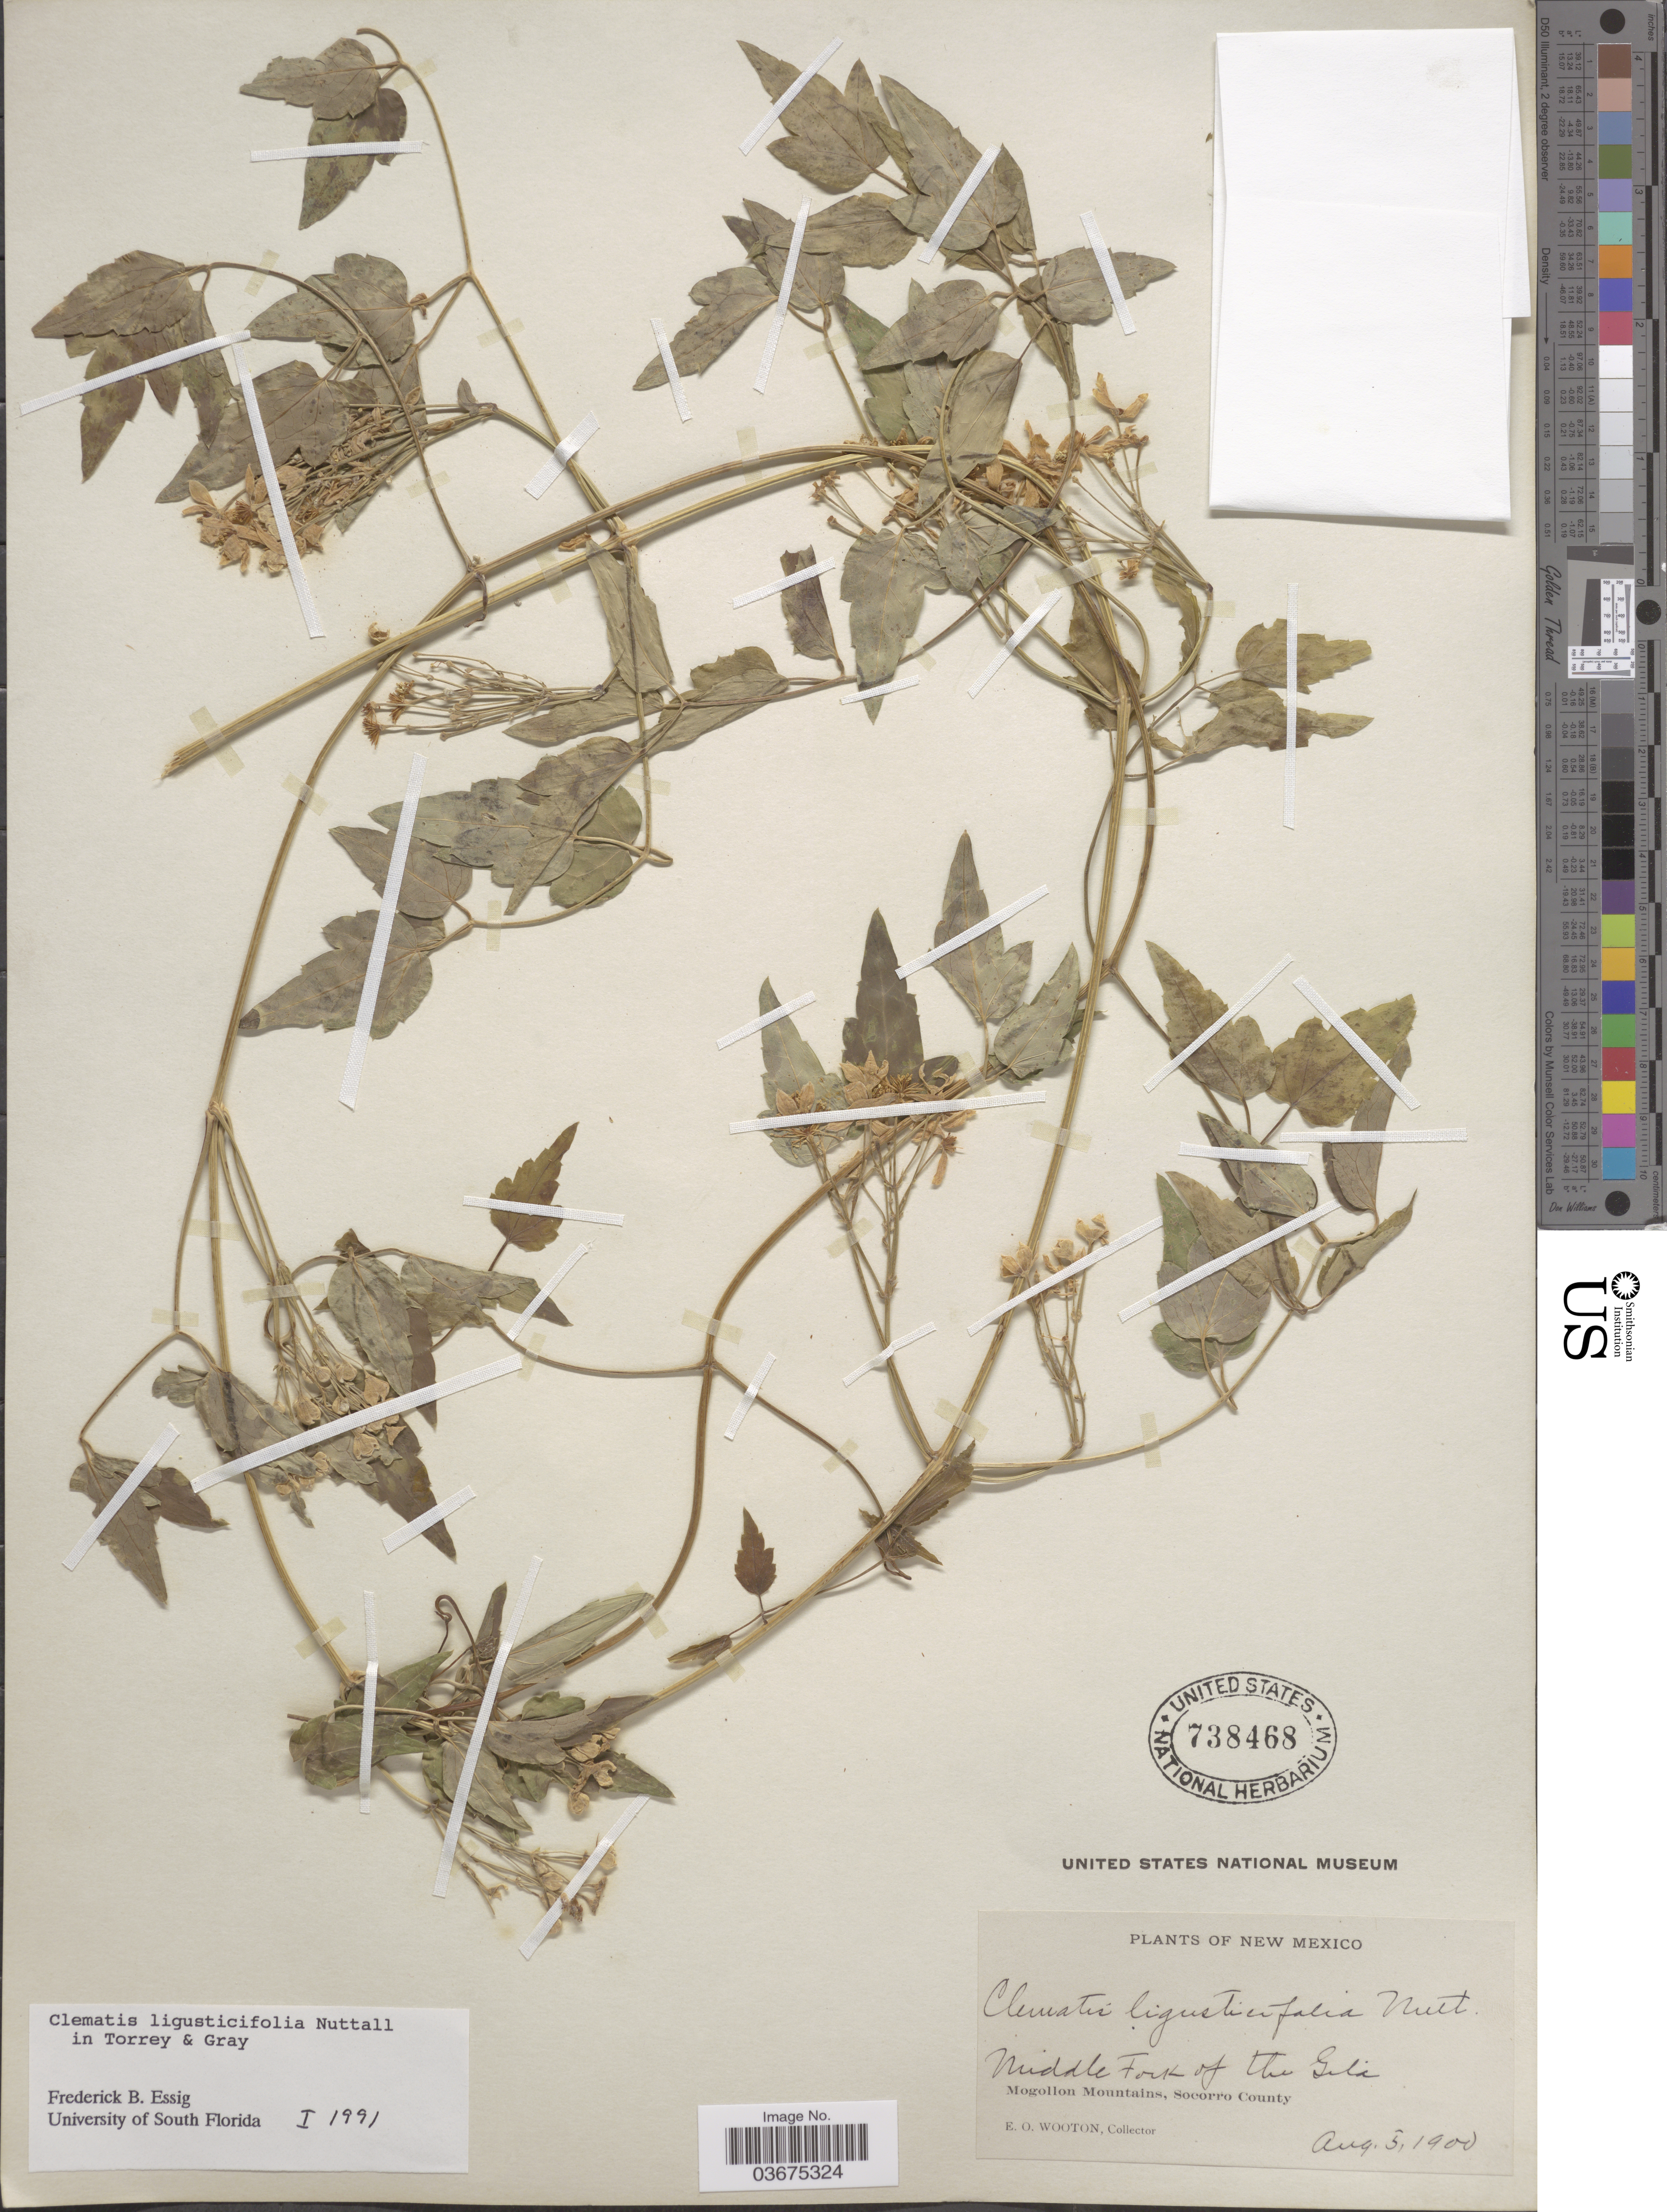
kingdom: Plantae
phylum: Tracheophyta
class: Magnoliopsida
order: Ranunculales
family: Ranunculaceae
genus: Clematis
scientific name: Clematis ligusticifolia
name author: Nutt.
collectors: E. O. Wooton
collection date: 1900-08-05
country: United States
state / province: New Mexico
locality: Middle Fork of the Gila. Mogollon Mountains, Socorro County.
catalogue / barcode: US 738468